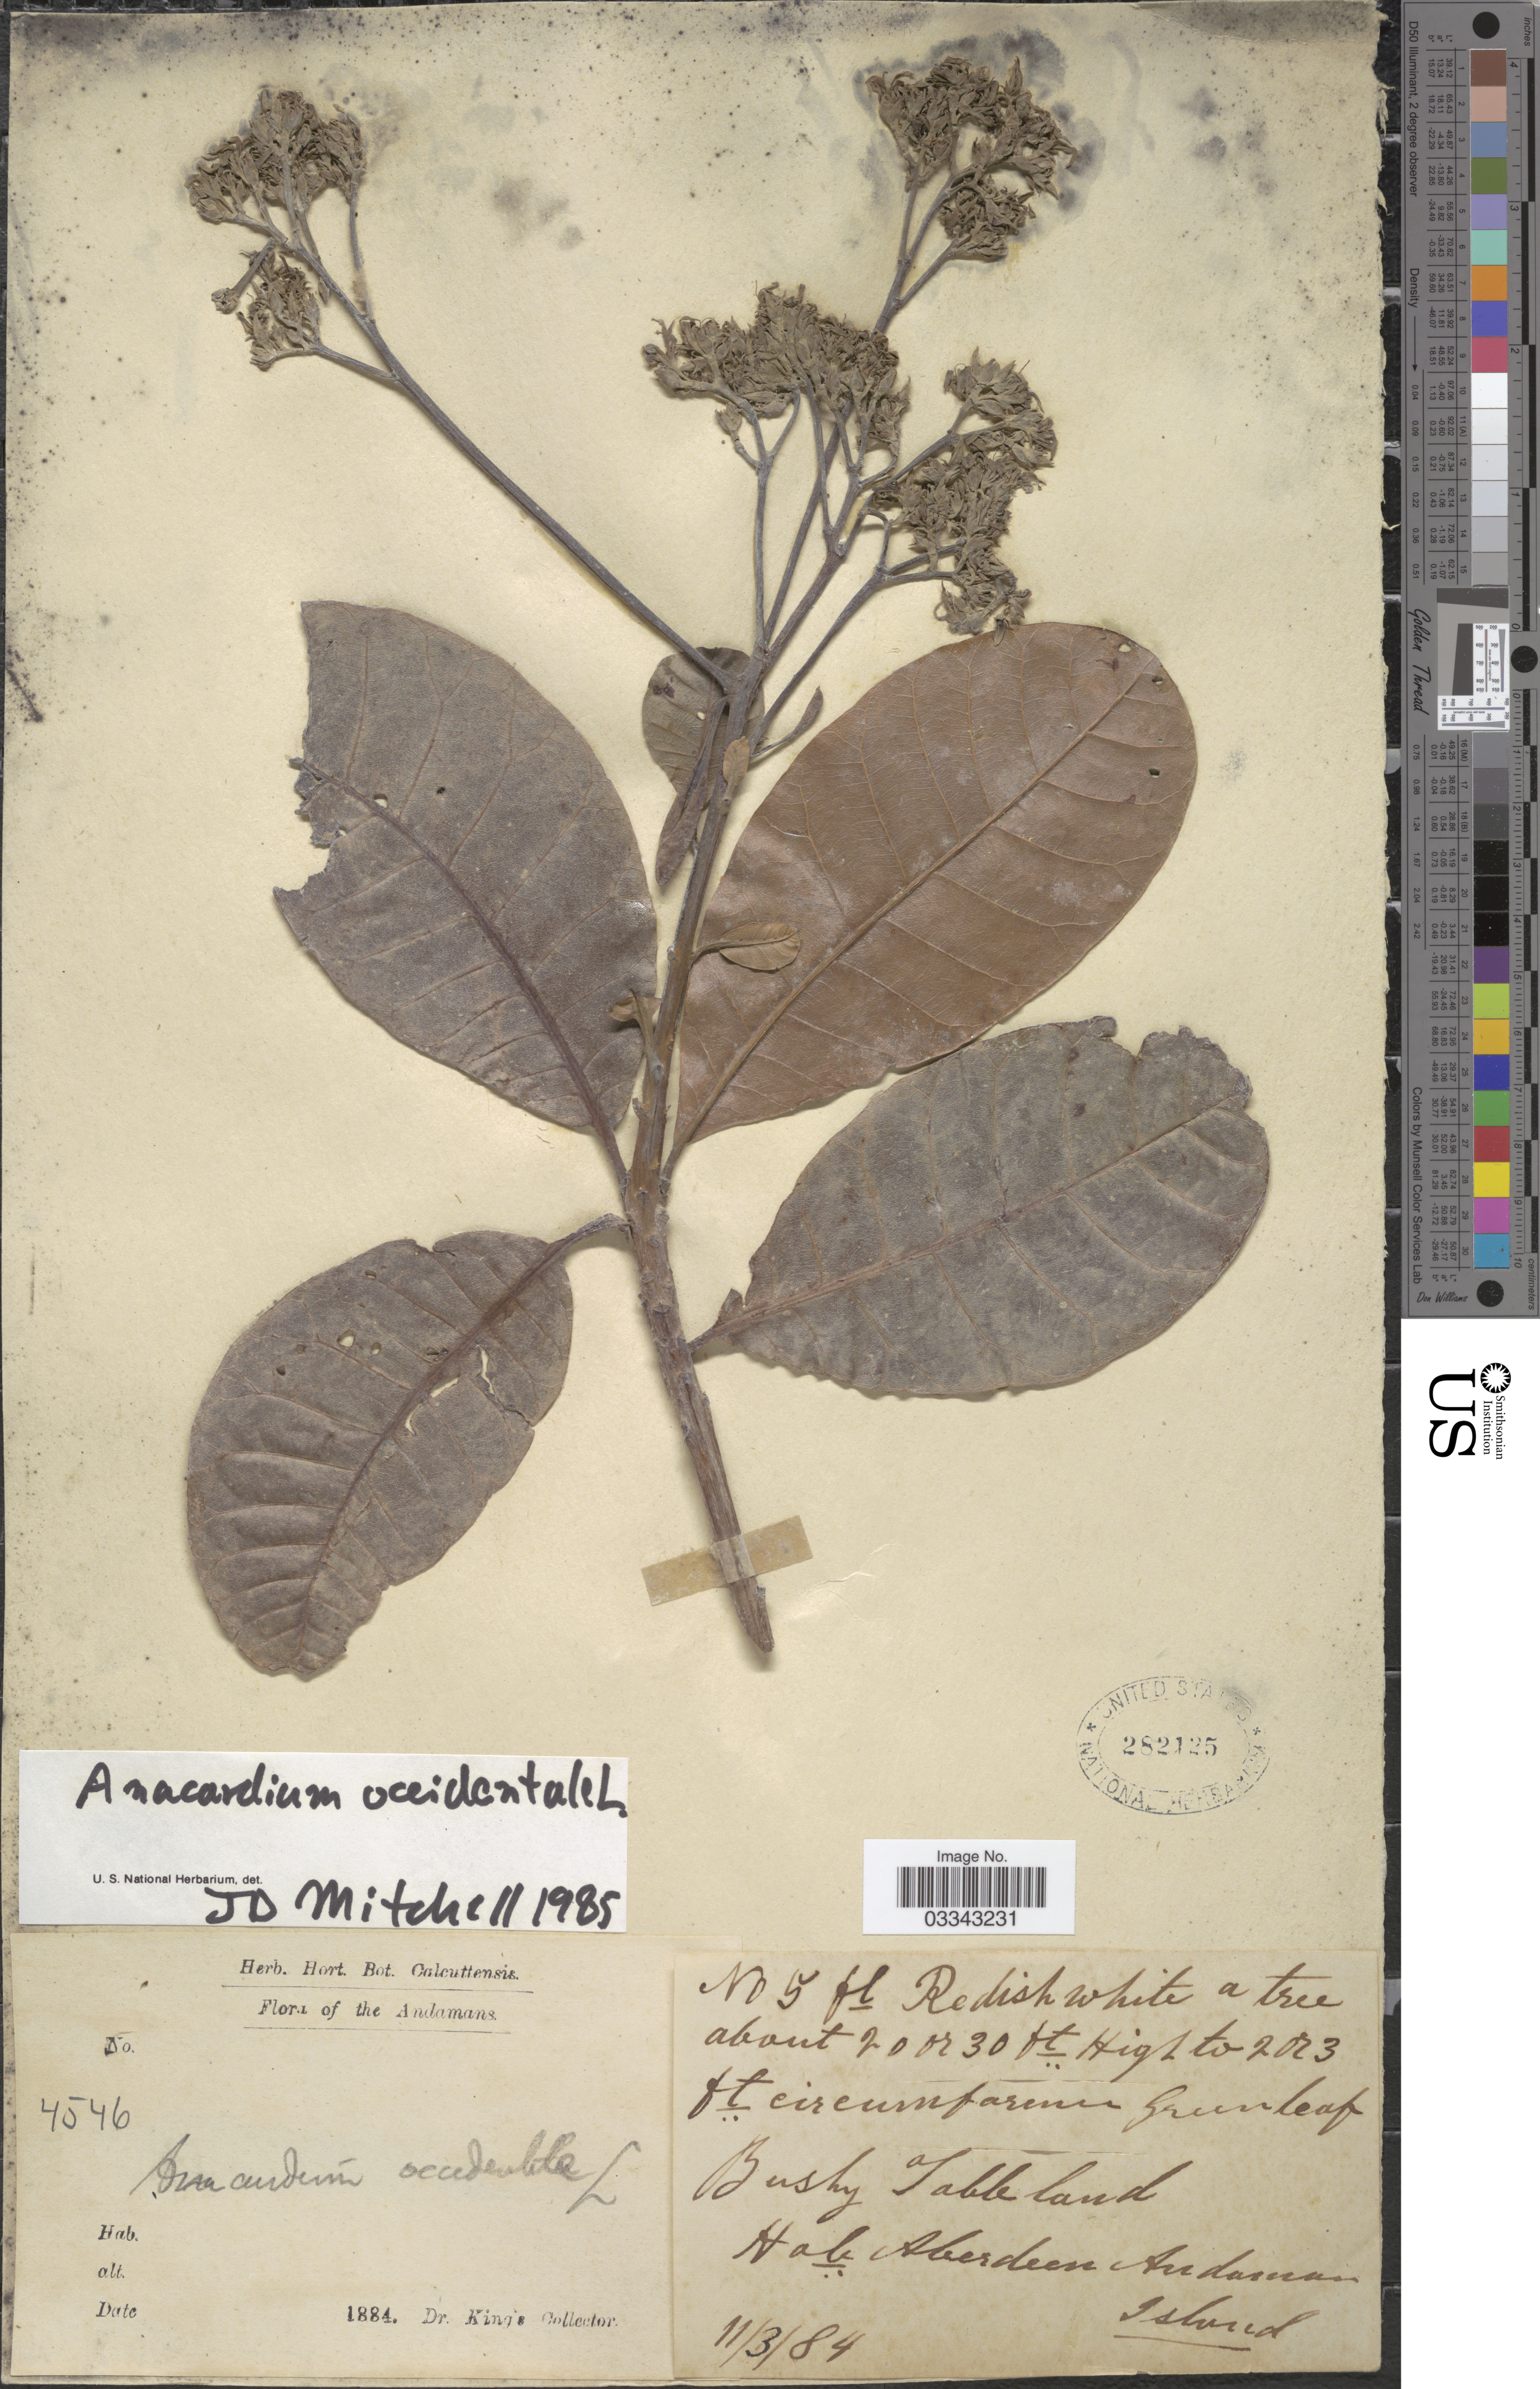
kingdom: Plantae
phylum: Tracheophyta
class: Magnoliopsida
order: Sapindales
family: Anacardiaceae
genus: Anacardium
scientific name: Anacardium occidentale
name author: L.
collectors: Dr. King's collector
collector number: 5/4546?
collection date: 1884-03-11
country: India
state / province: Andaman and Nicobar Islands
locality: Andamans. Bushy Tableland. Aberdeen Andaman Island.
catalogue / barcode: US 282125